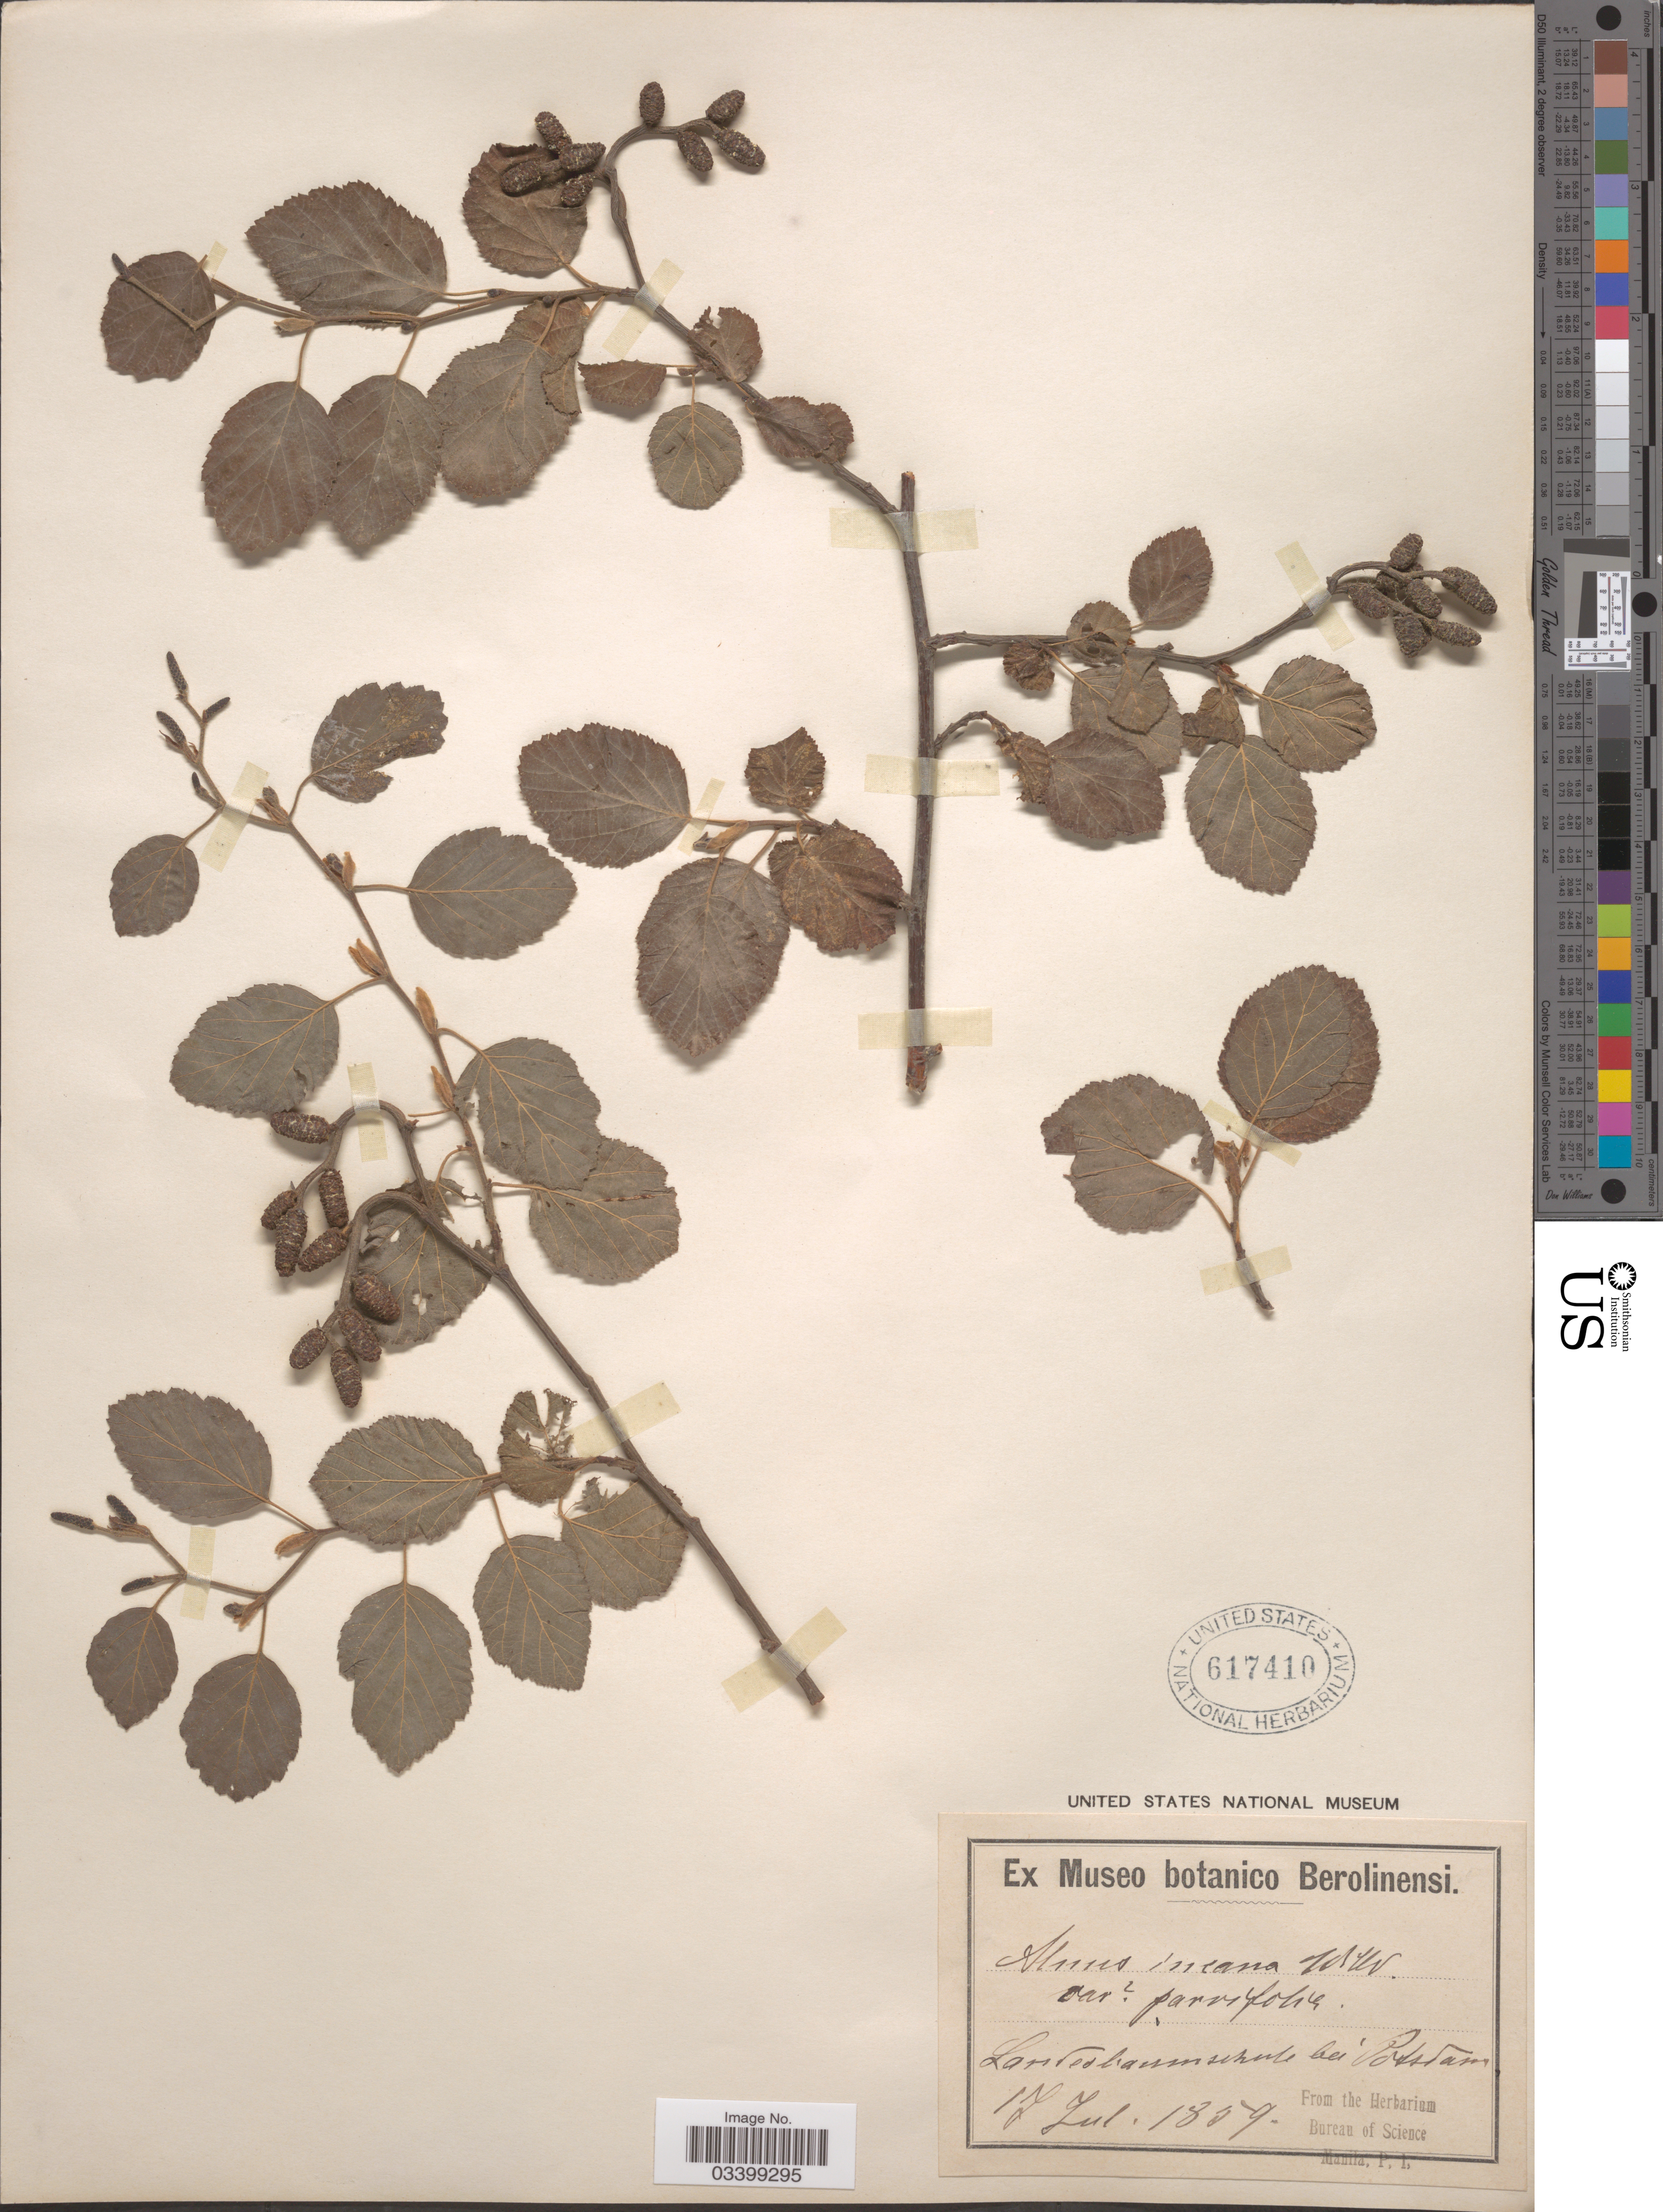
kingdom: Plantae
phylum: Tracheophyta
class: Magnoliopsida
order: Fagales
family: Betulaceae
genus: Alnus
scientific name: Alnus incana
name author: (L.) Moench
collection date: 1859-07-17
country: Germany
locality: Lardeshamnschule [interpreted] bei Potsdam.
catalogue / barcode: US 617410